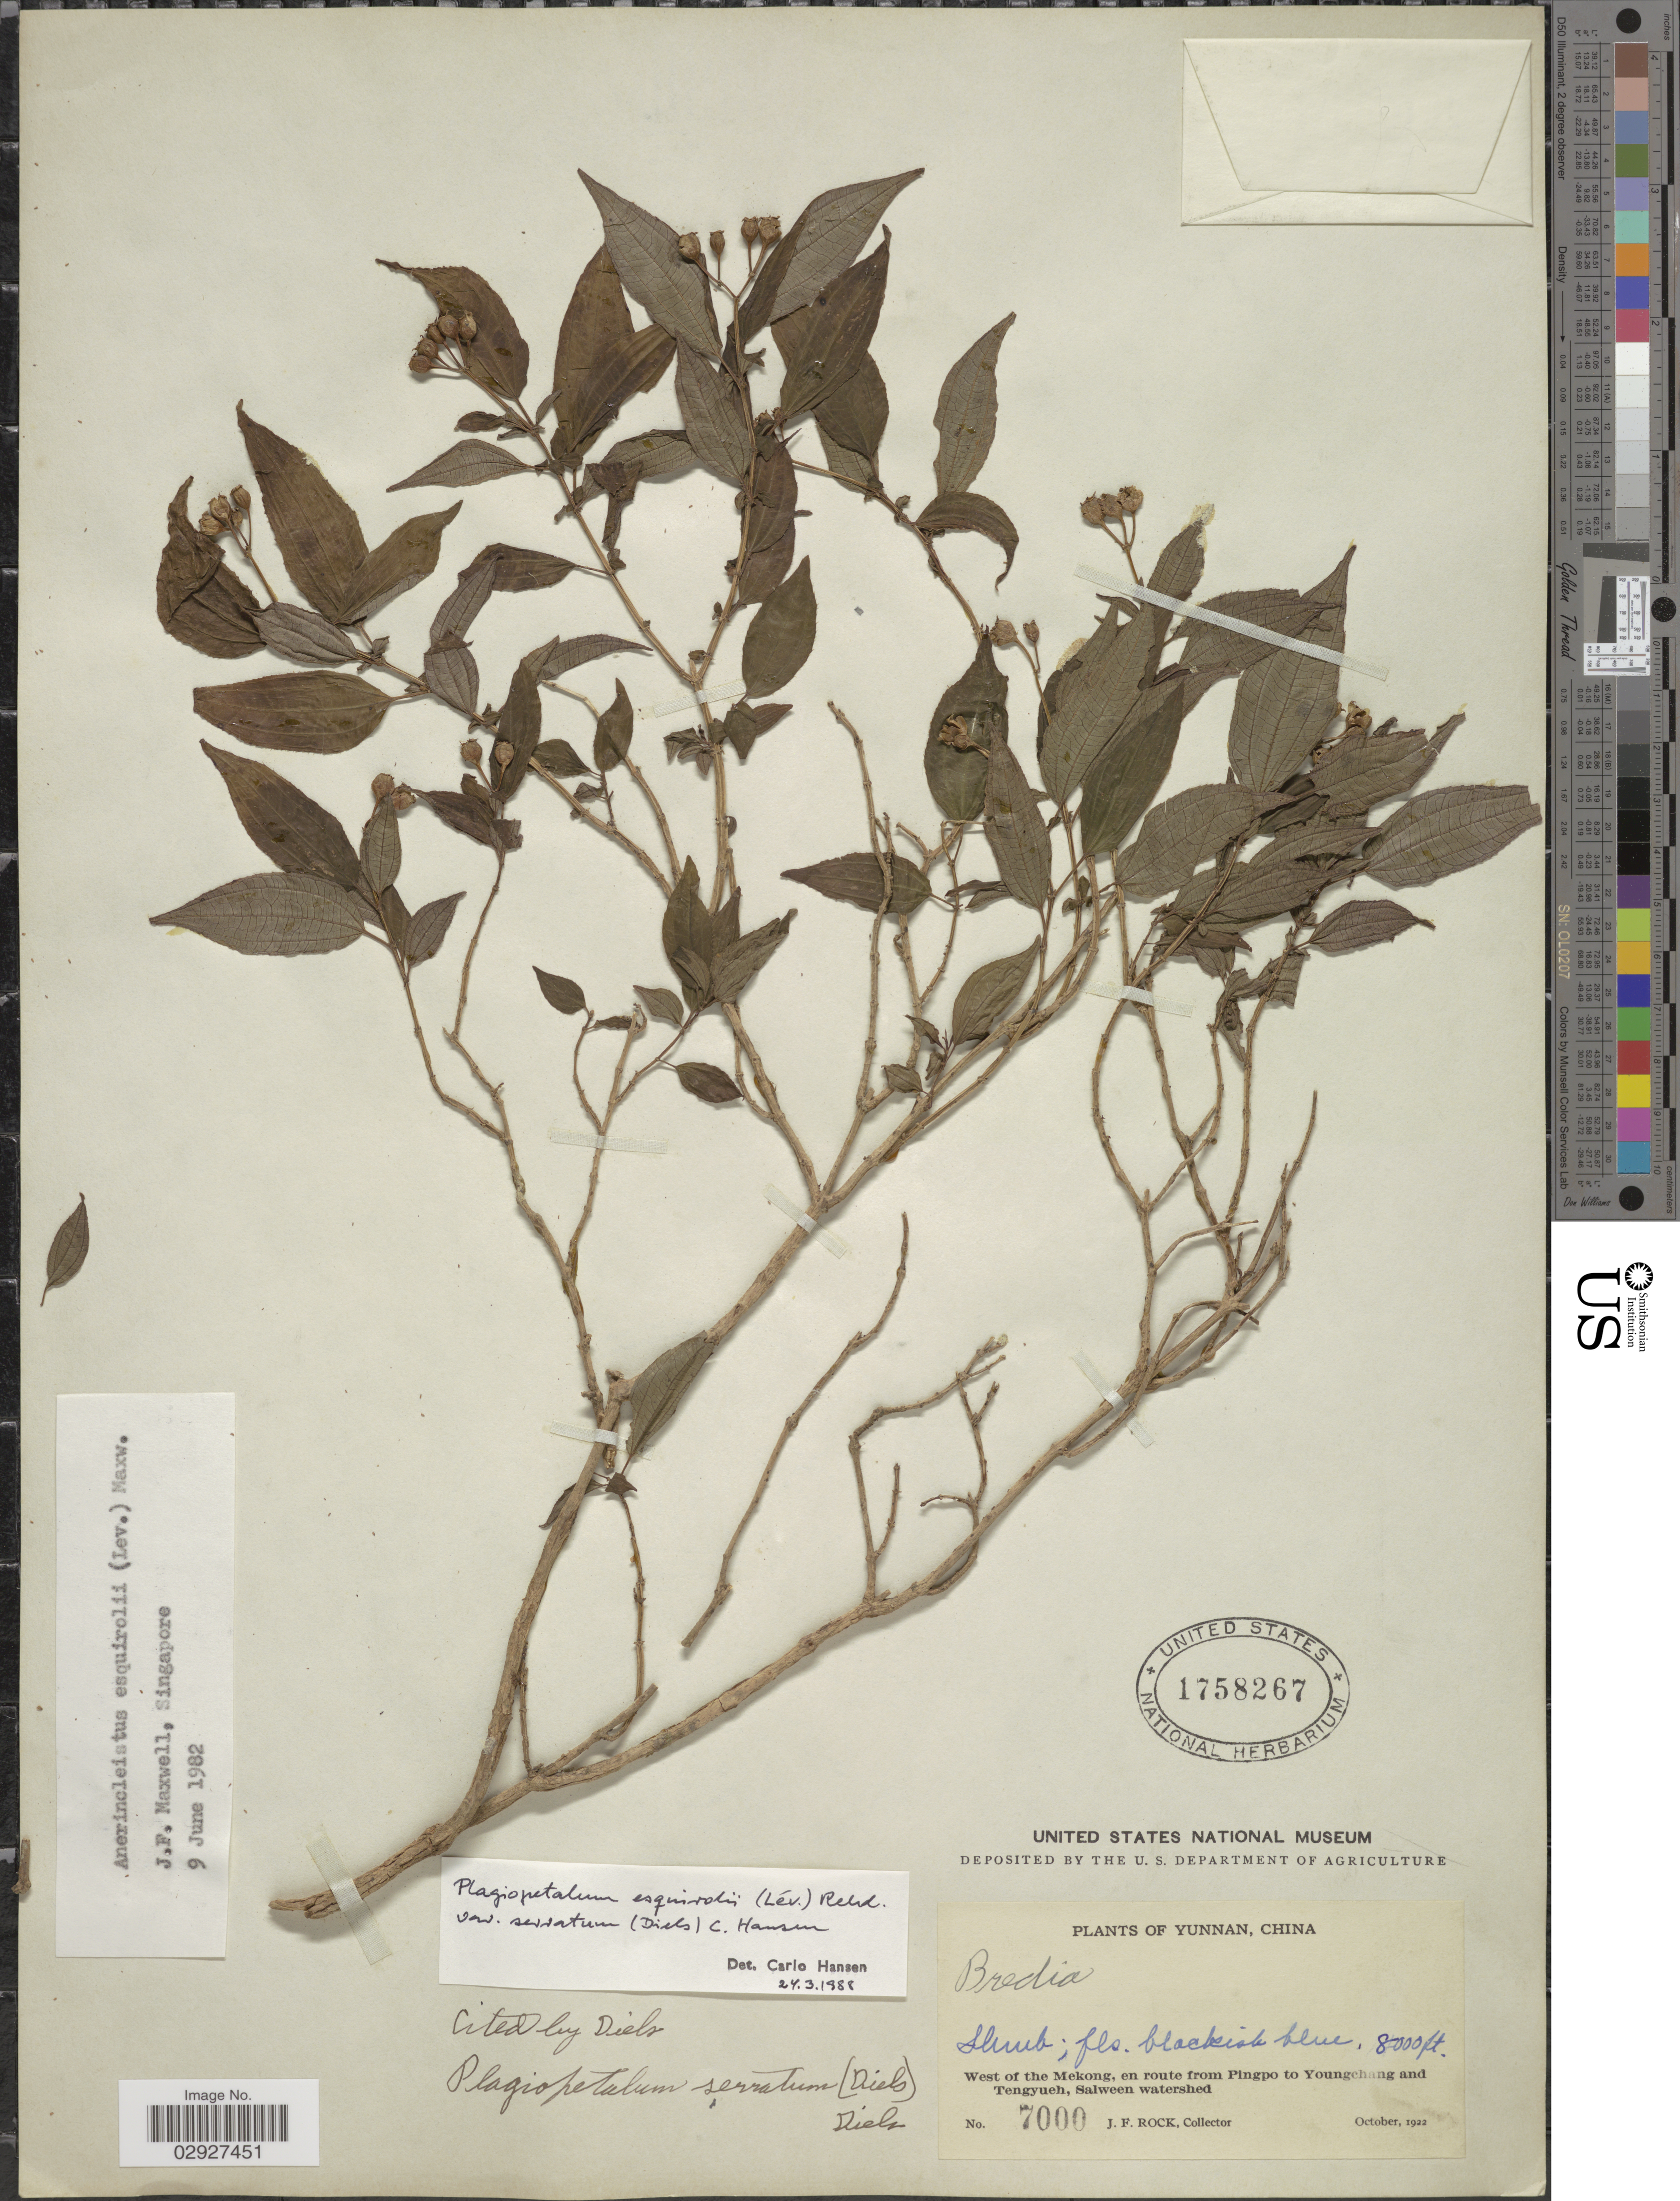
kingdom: Plantae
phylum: Tracheophyta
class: Magnoliopsida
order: Myrtales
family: Melastomataceae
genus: Plagiopetalum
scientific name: Plagiopetalum serratum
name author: (Diels) Diels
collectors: J. Rock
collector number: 7000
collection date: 1922-10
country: China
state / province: Yunnan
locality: Yunnan, West of the Mekong, en route from Pingpo and Youngchang and Tengyueh, Salween watershed.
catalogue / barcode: US 1758267